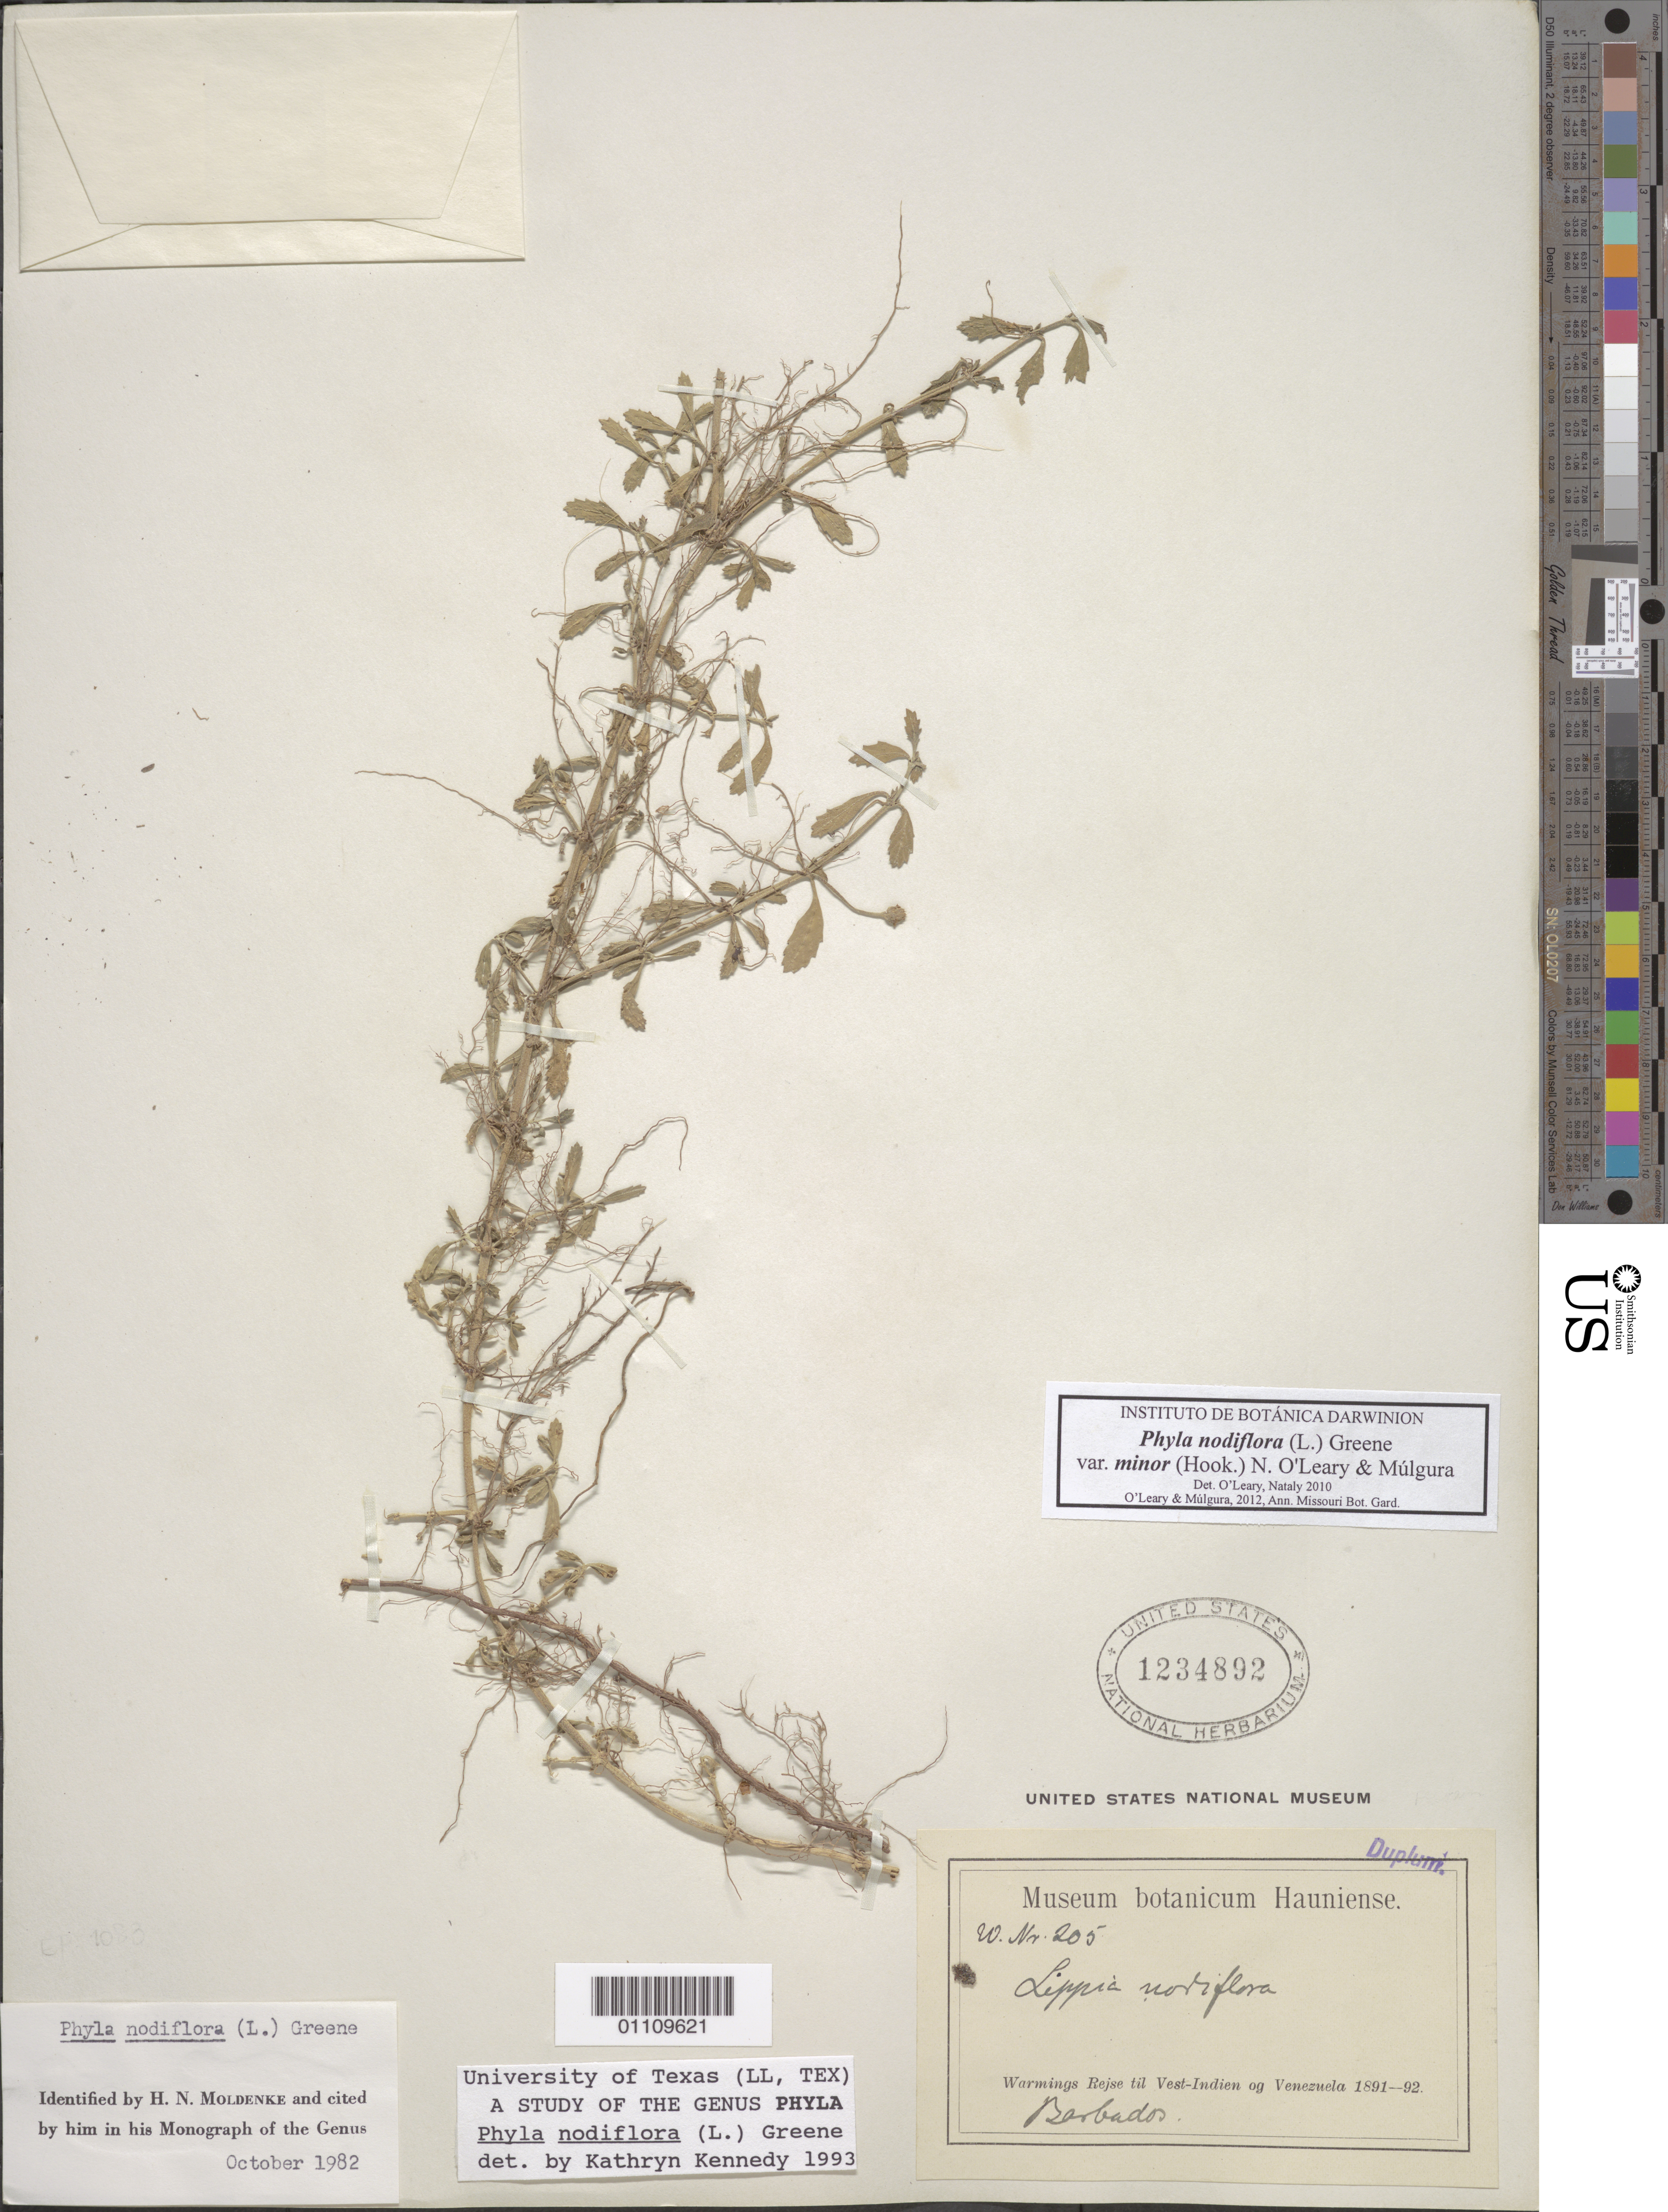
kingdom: Plantae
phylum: Tracheophyta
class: Magnoliopsida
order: Lamiales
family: Verbenaceae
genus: Phyla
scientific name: Phyla nodiflora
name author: (L.) Greene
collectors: E. Warming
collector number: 205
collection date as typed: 1891 to -- --- 1892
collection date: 1891/1892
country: Barbados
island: Barbados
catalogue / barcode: US 1234892